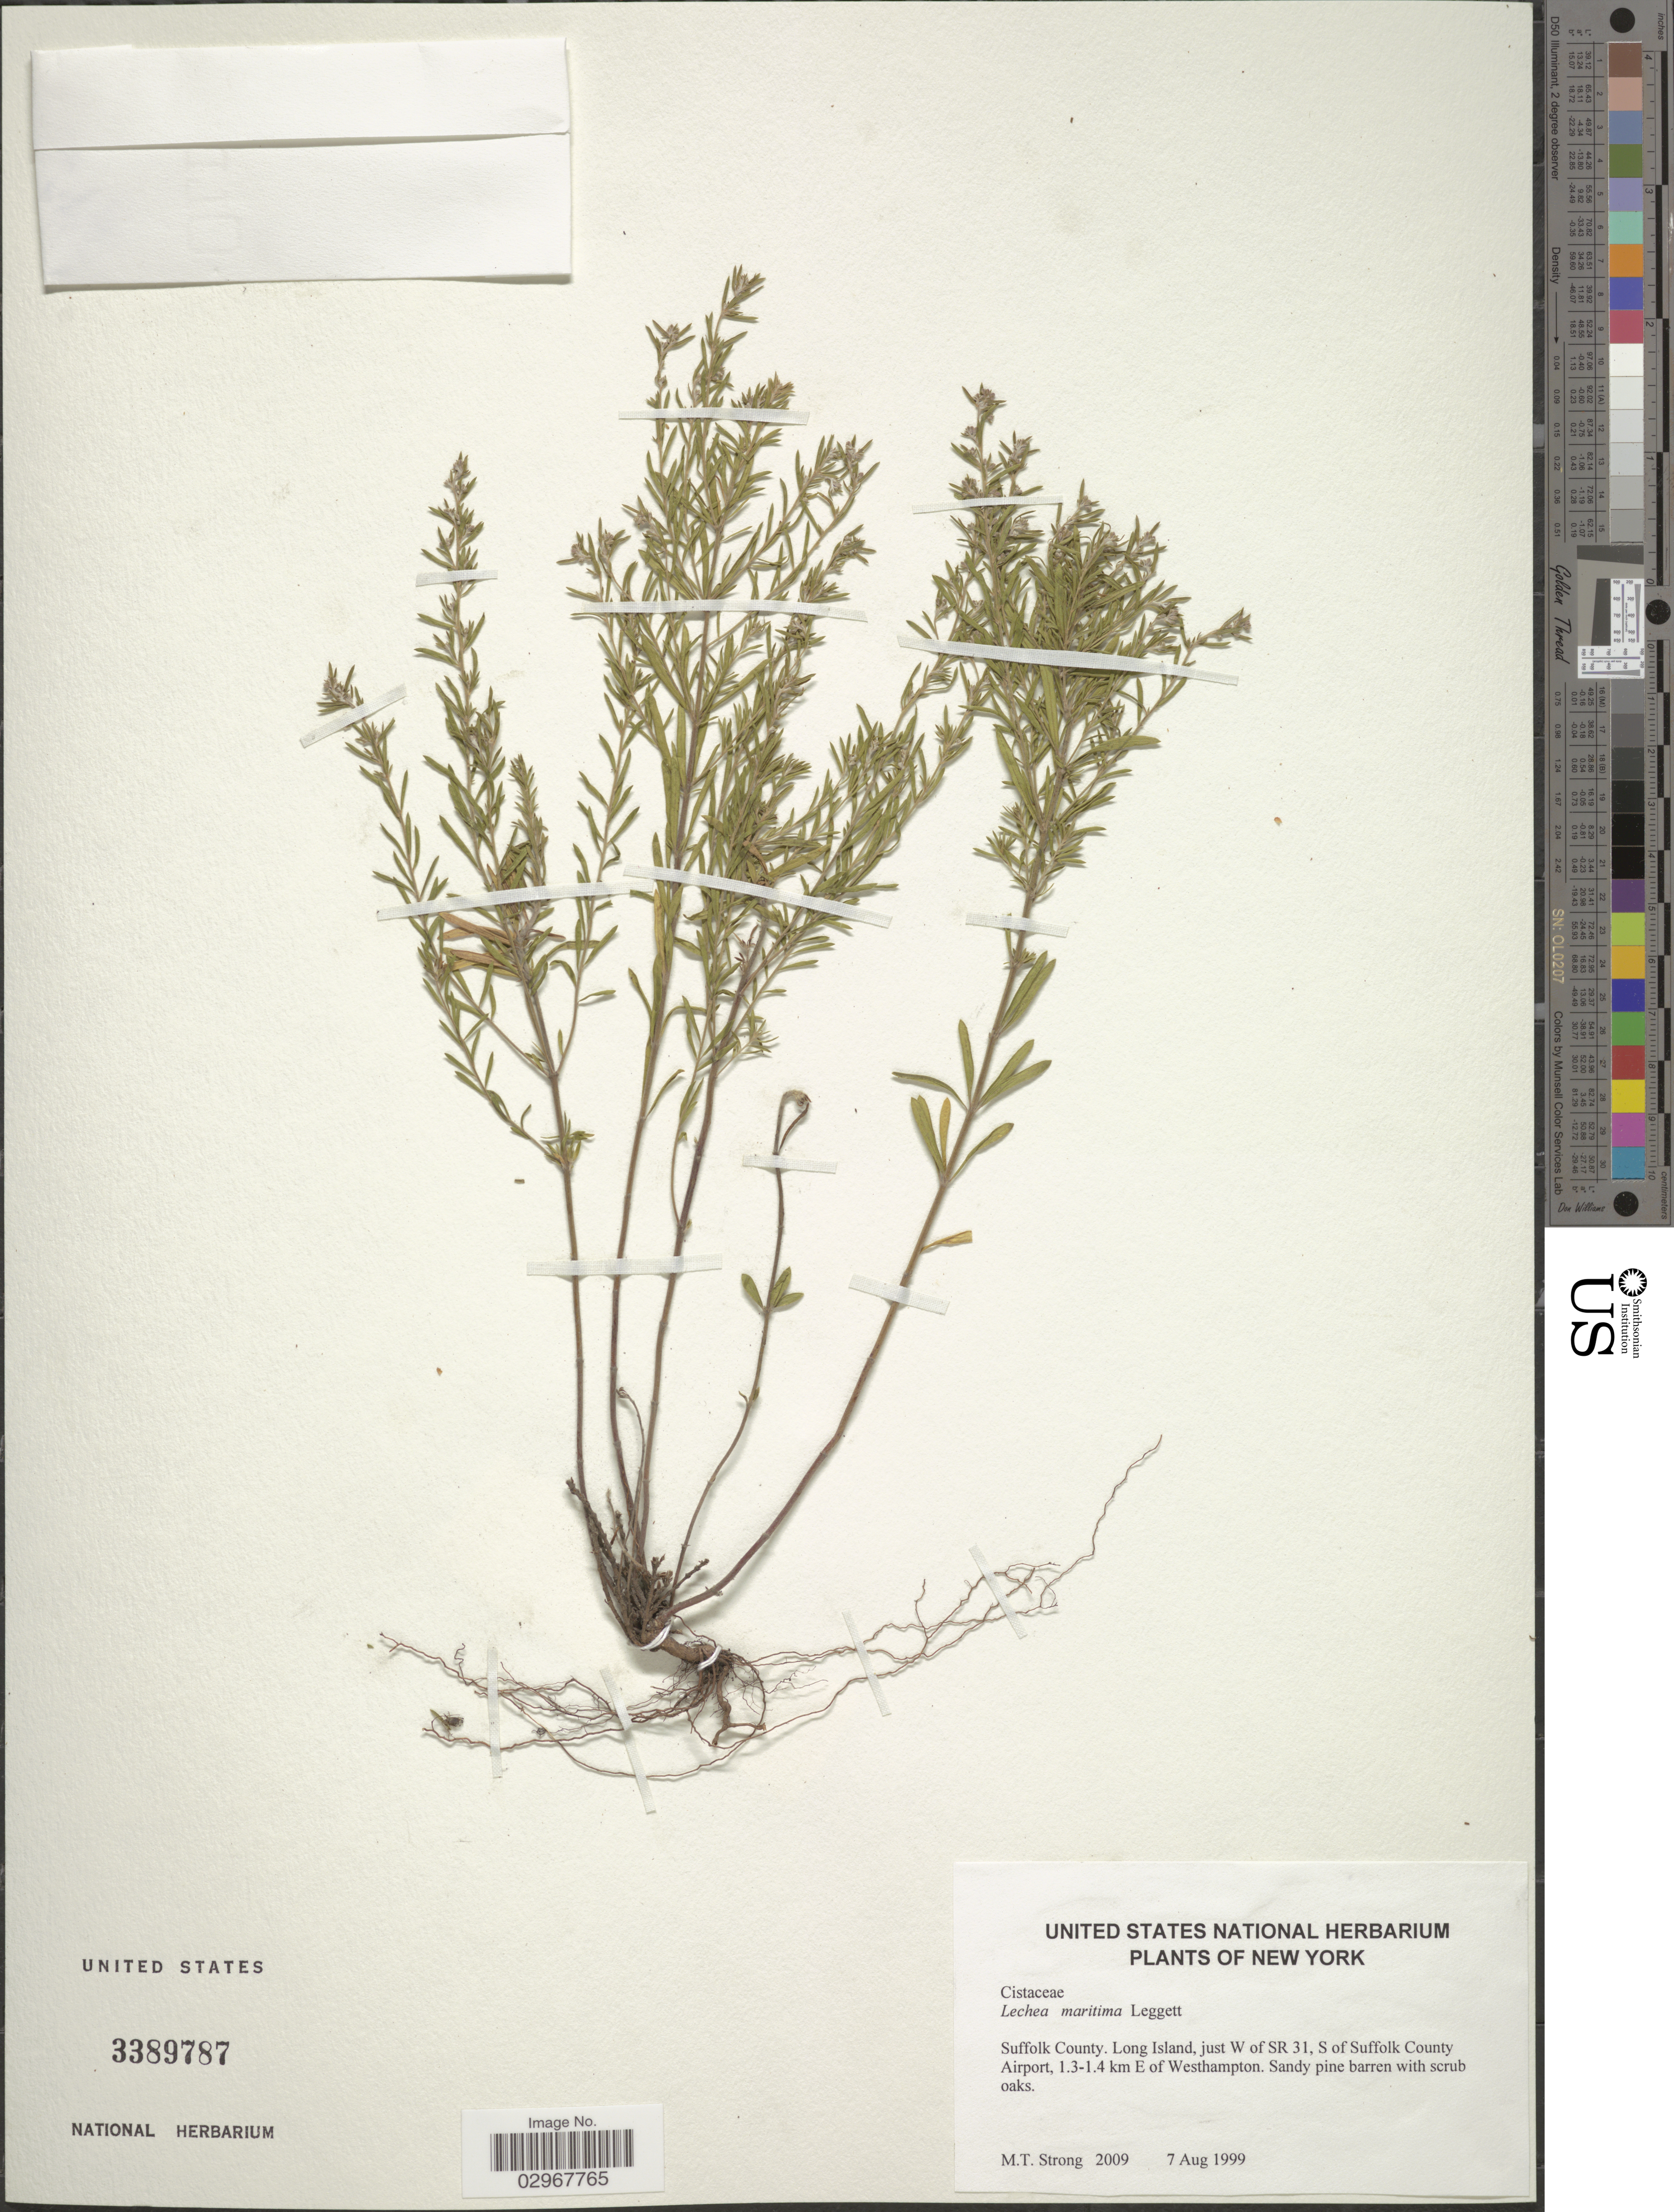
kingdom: Plantae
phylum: Tracheophyta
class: Magnoliopsida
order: Malvales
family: Cistaceae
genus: Lechea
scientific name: Lechea maritima var. typica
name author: Hodgdon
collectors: M. T. Strong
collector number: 2009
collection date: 1999-08-07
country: United States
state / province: New York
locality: Suffolk County. Long Island, just W of SR 31, S of Suffolk County Airport, 1.3-1.4 km E of Westhampton.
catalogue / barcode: US 3389787